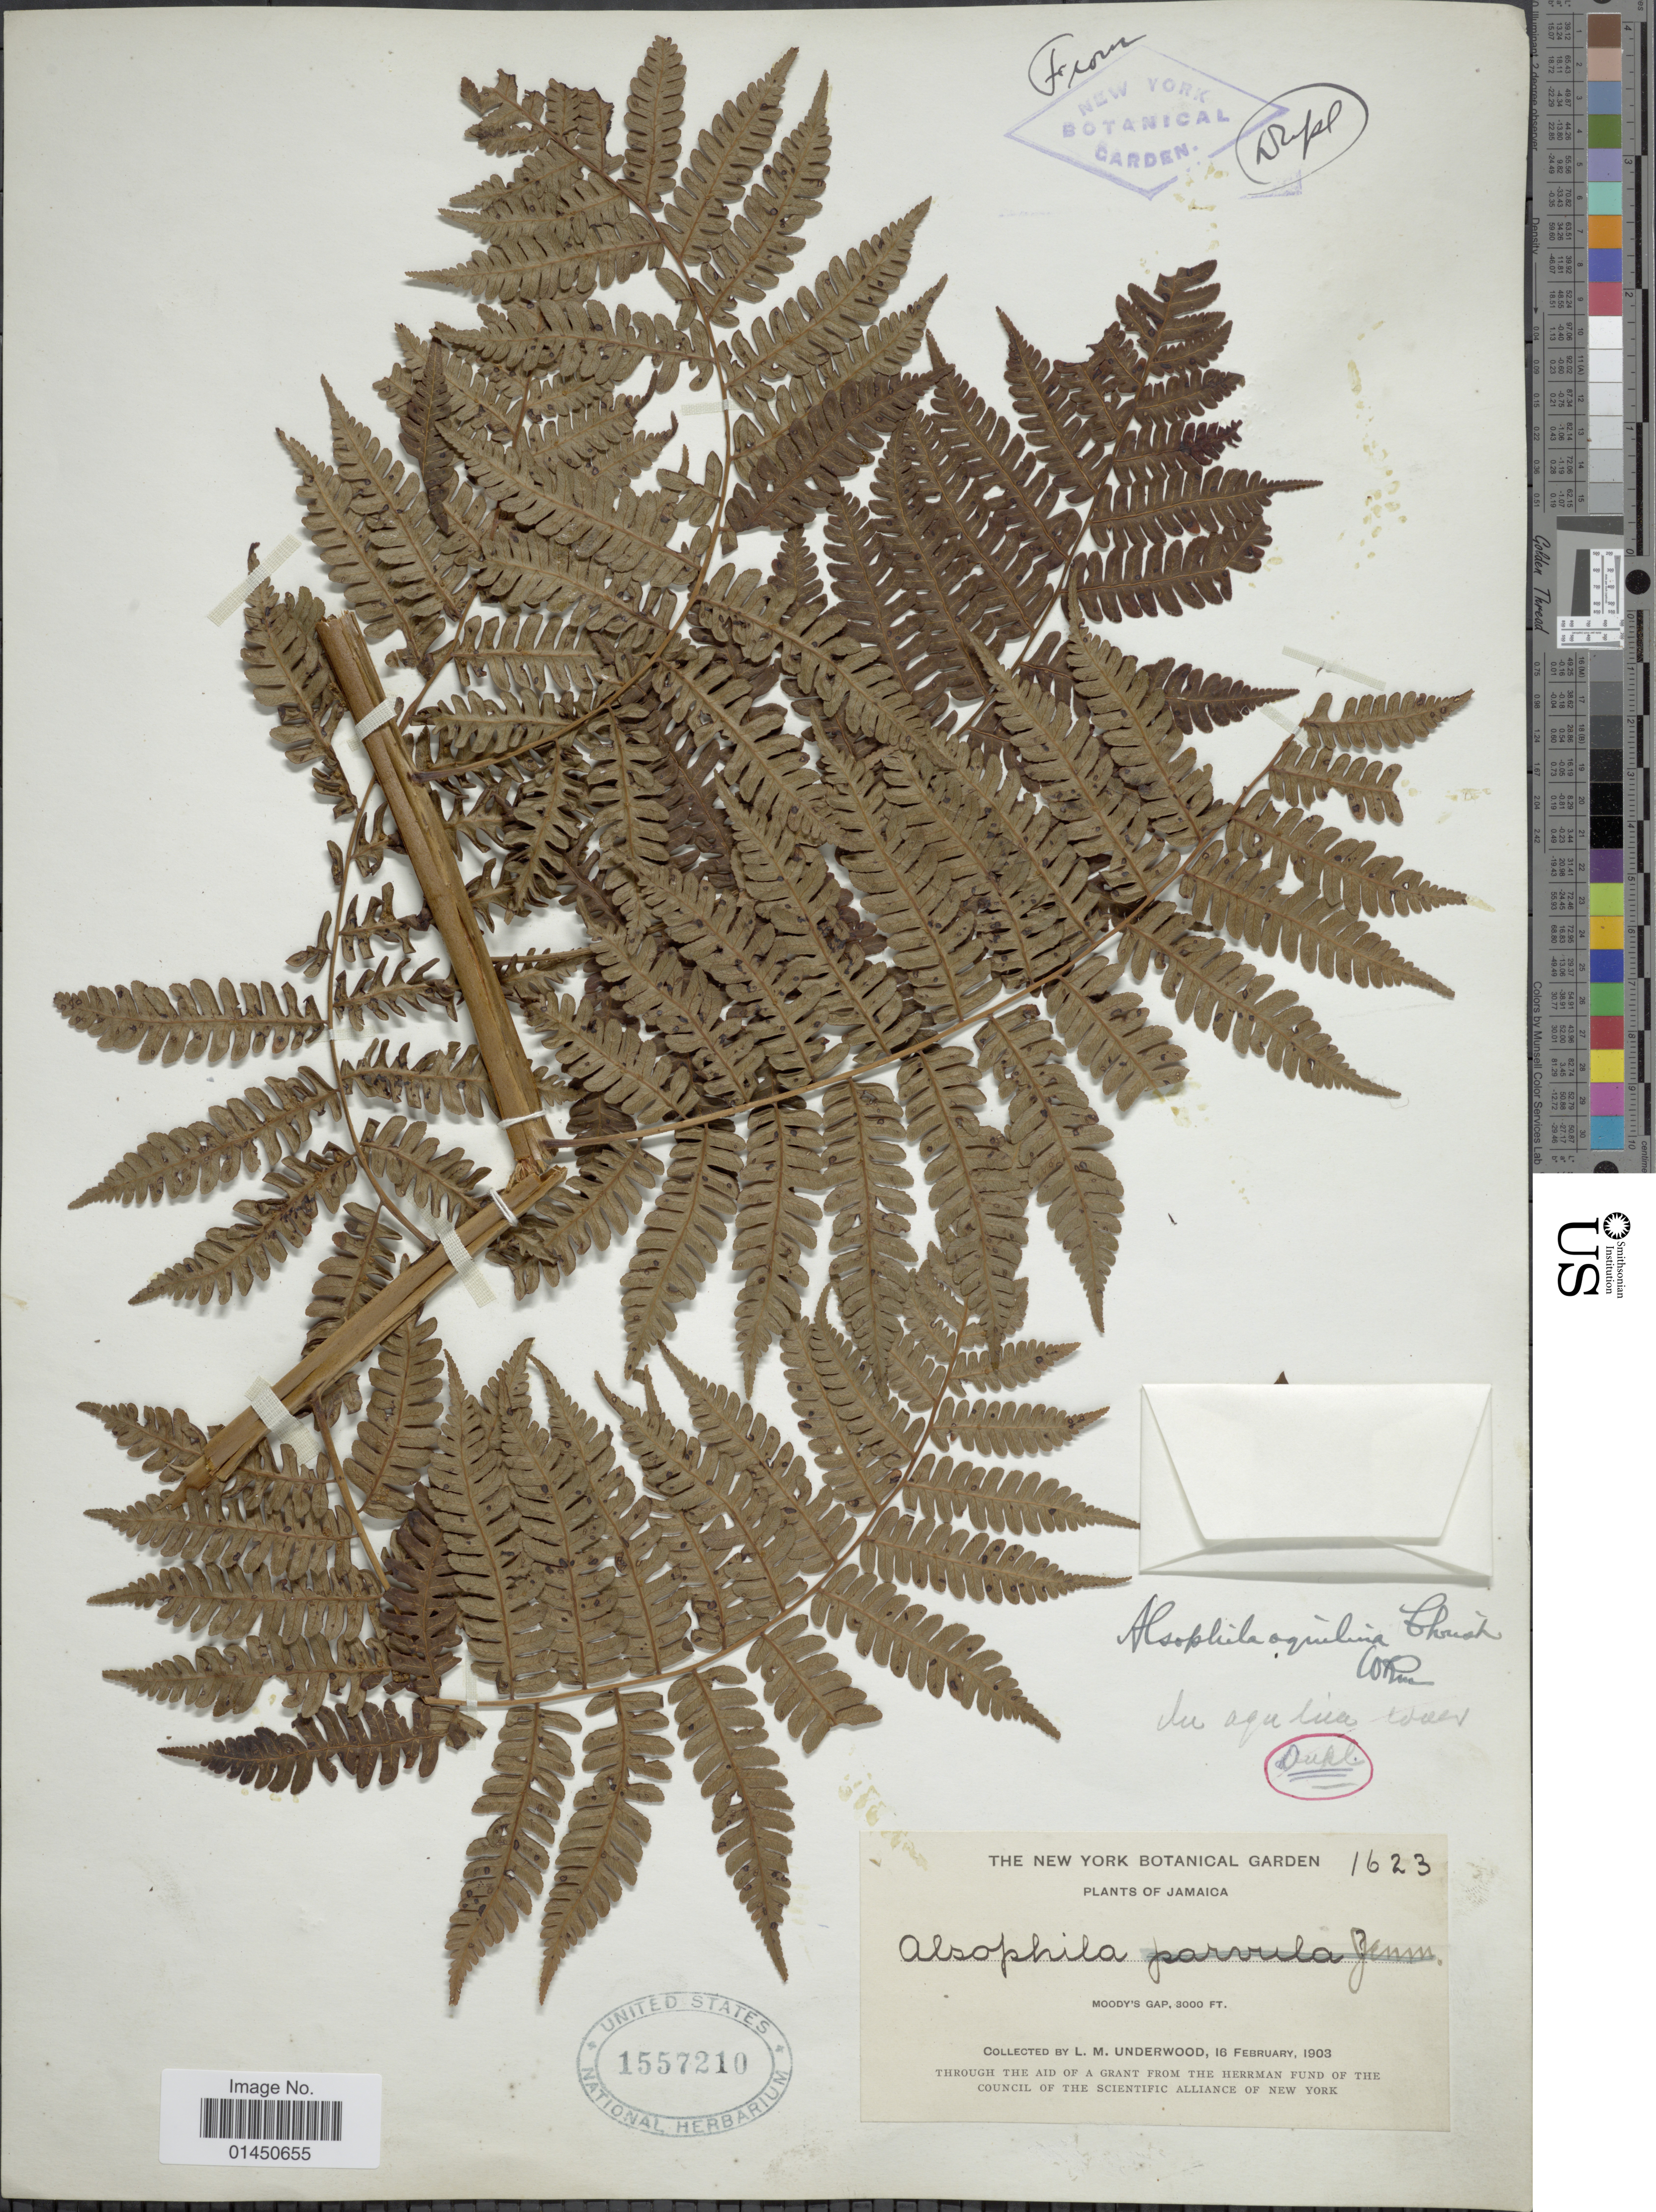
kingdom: Plantae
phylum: Tracheophyta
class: Polypodiopsida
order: Cyatheales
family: Cyatheaceae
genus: Cyathea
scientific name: Cyathea parvula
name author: (Jenman) Domin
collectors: L. M. Underwood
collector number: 1623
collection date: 1903-02-16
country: Jamaica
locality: Moody's Gap.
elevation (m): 914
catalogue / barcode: US 1557210